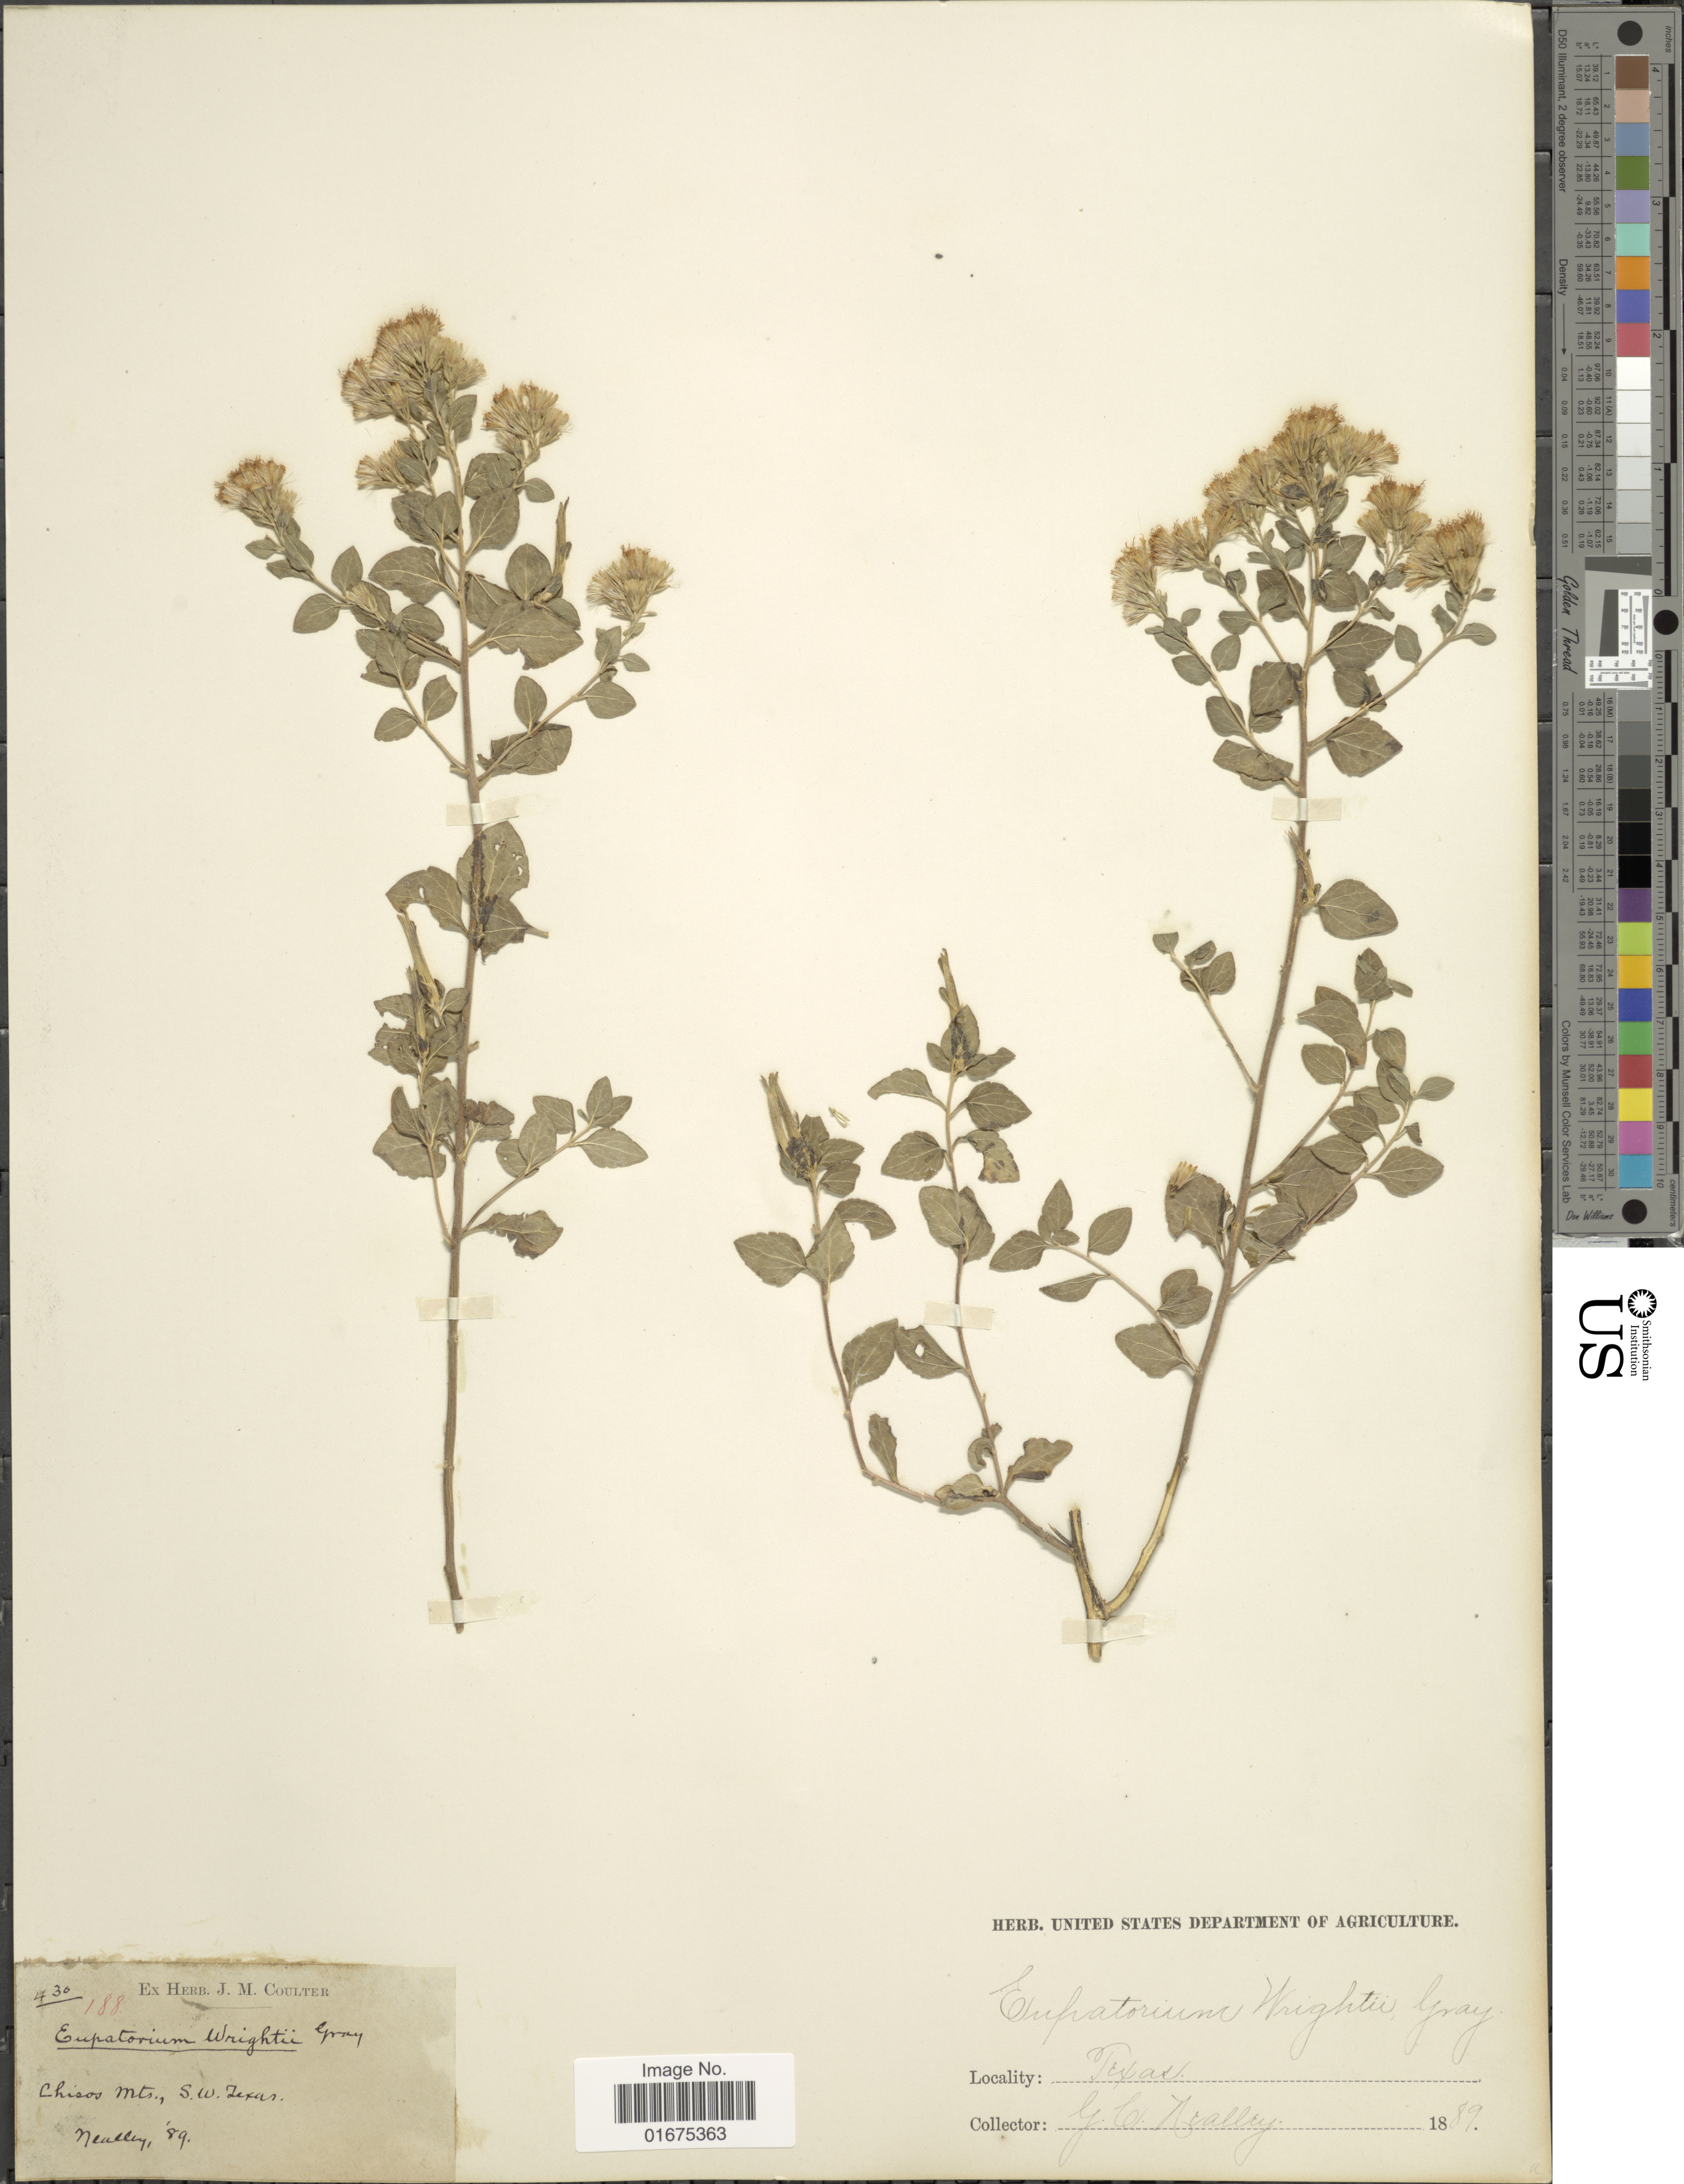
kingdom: Plantae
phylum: Tracheophyta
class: Magnoliopsida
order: Asterales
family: Asteraceae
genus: Ageratina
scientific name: Ageratina wrightii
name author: (A. Gray) R.M. King & H. Rob.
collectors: G. Neally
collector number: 430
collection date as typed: Transcribed d/m/y: //89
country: United States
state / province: Texas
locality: Chisos Mts. S. W. Texas